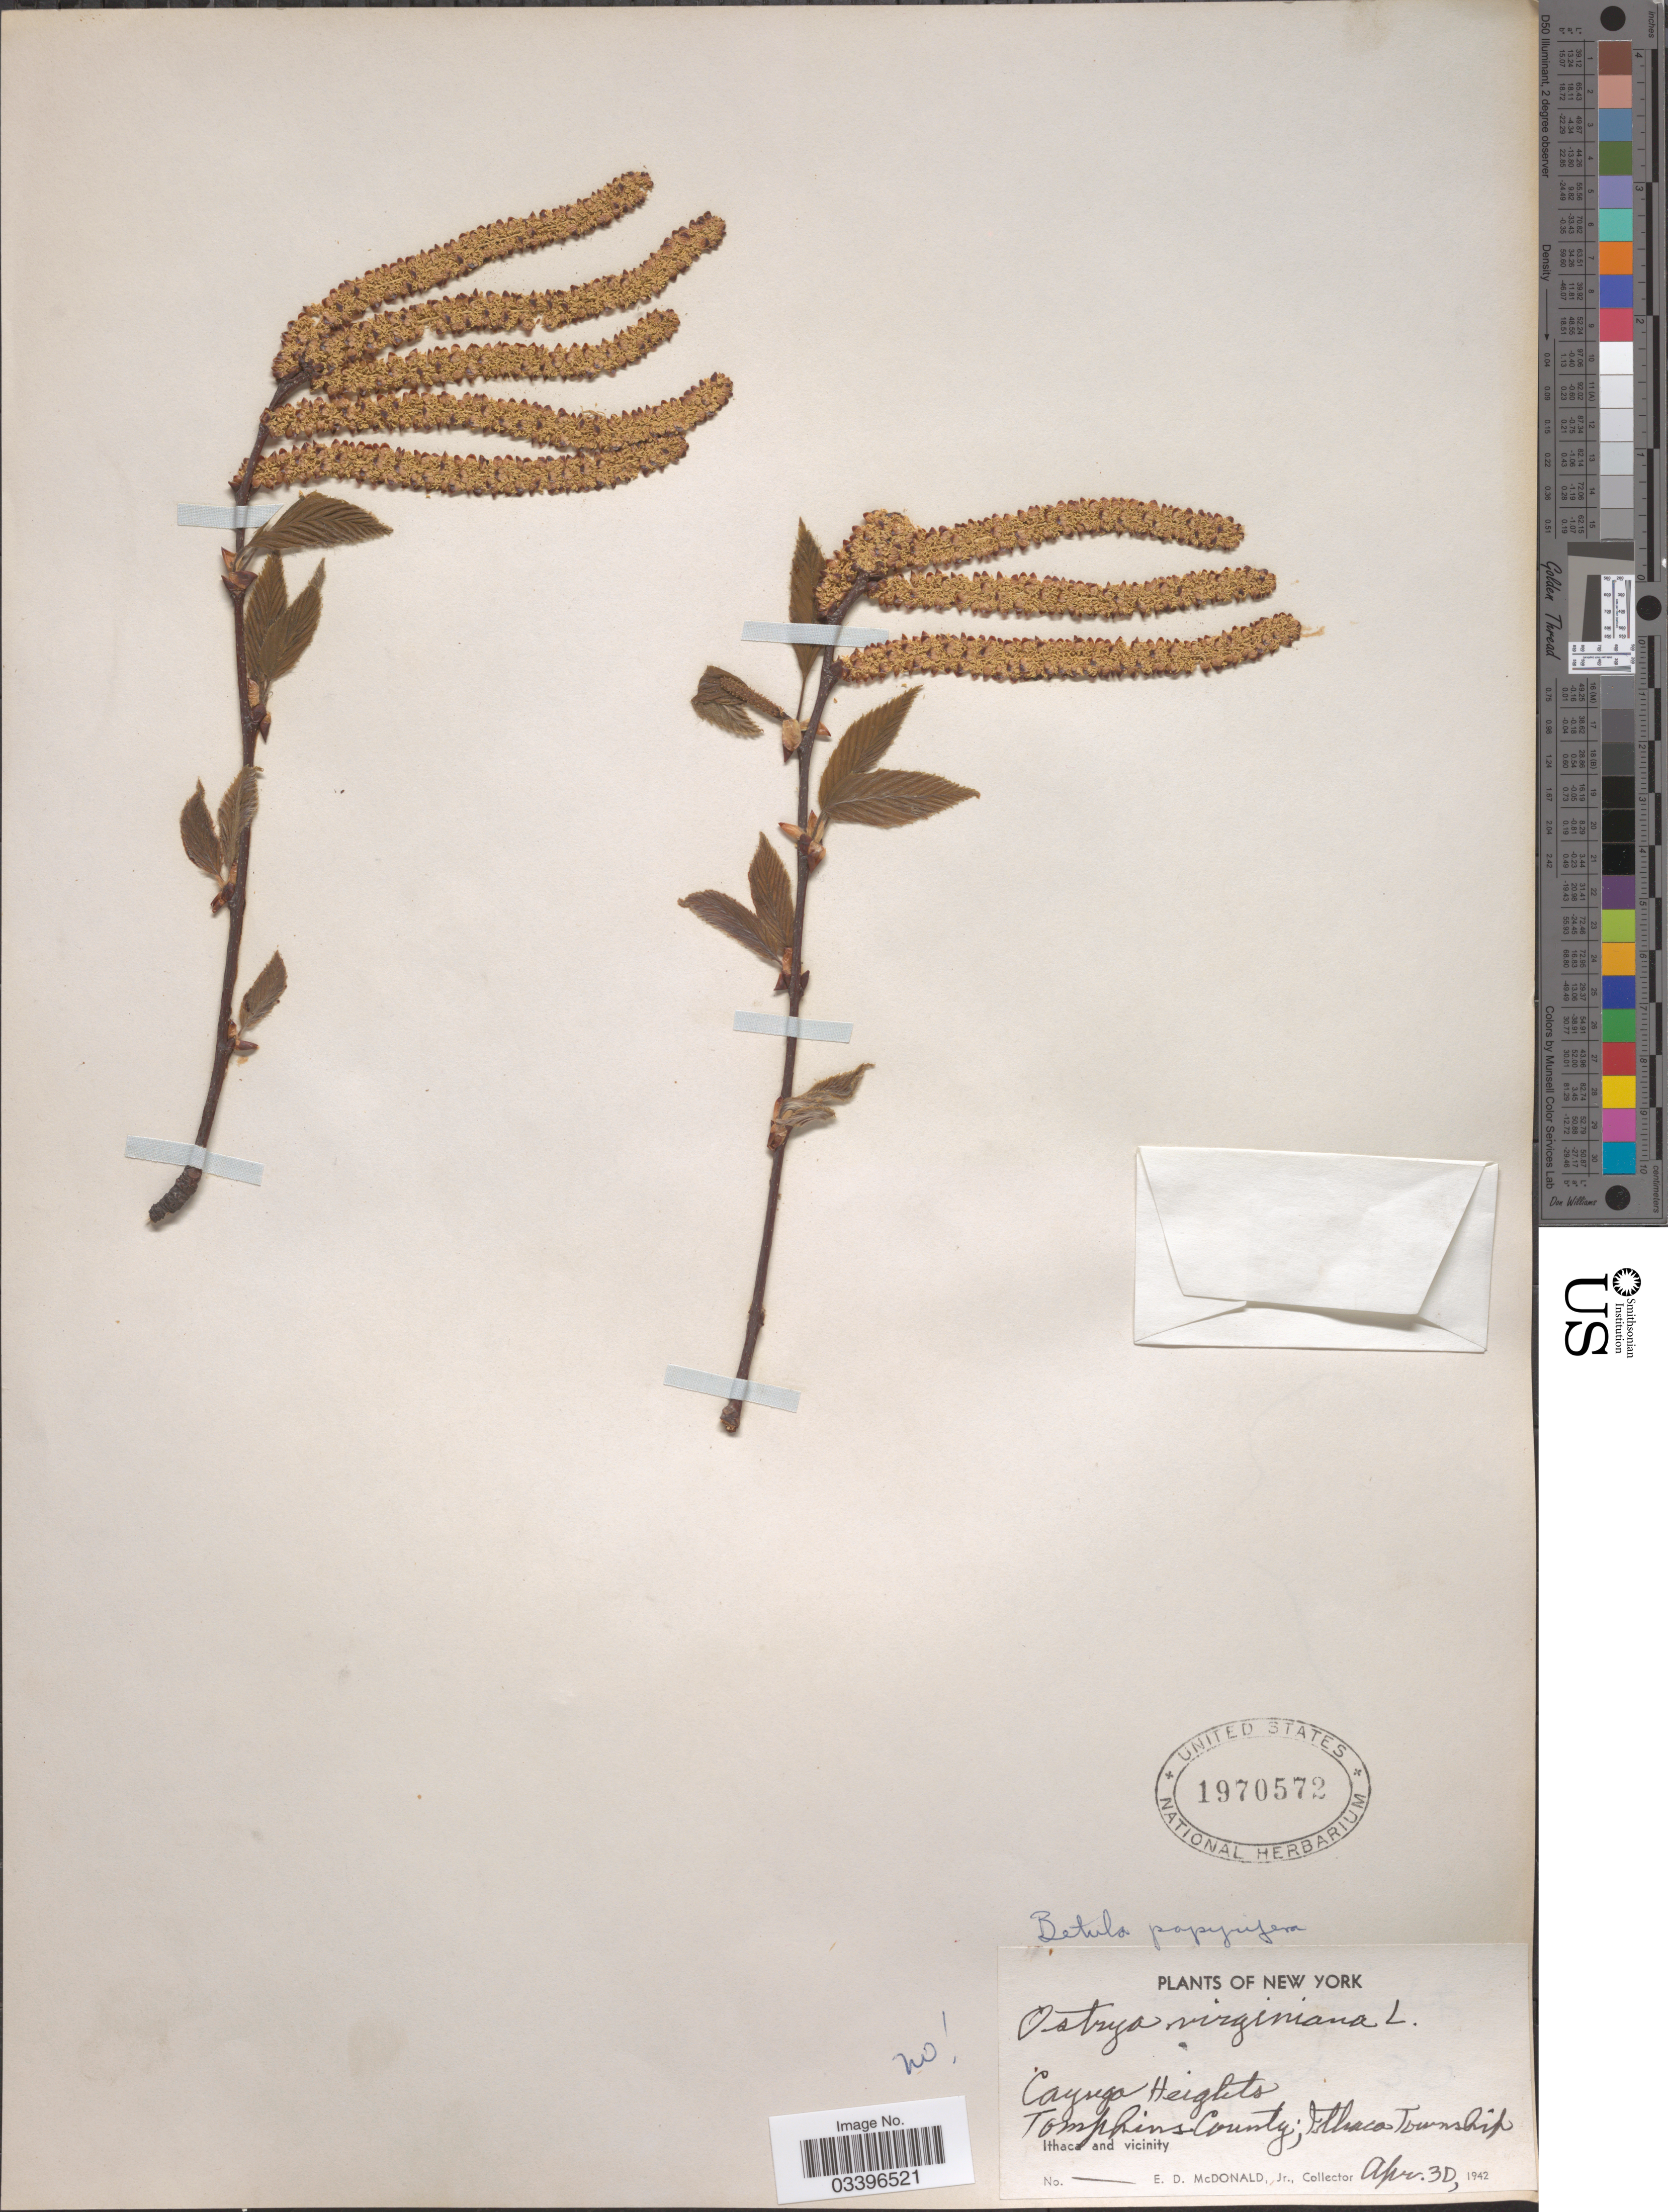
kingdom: Plantae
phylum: Tracheophyta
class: Magnoliopsida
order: Fagales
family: Betulaceae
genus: Betula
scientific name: Betula papyrifera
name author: Marshall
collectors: E. D. McDonald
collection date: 1942-04-30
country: United States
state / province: New York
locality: Cayuga Heights. Tompkins County; Ithaca Township. Ithaca and vicinity.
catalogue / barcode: US 1970572